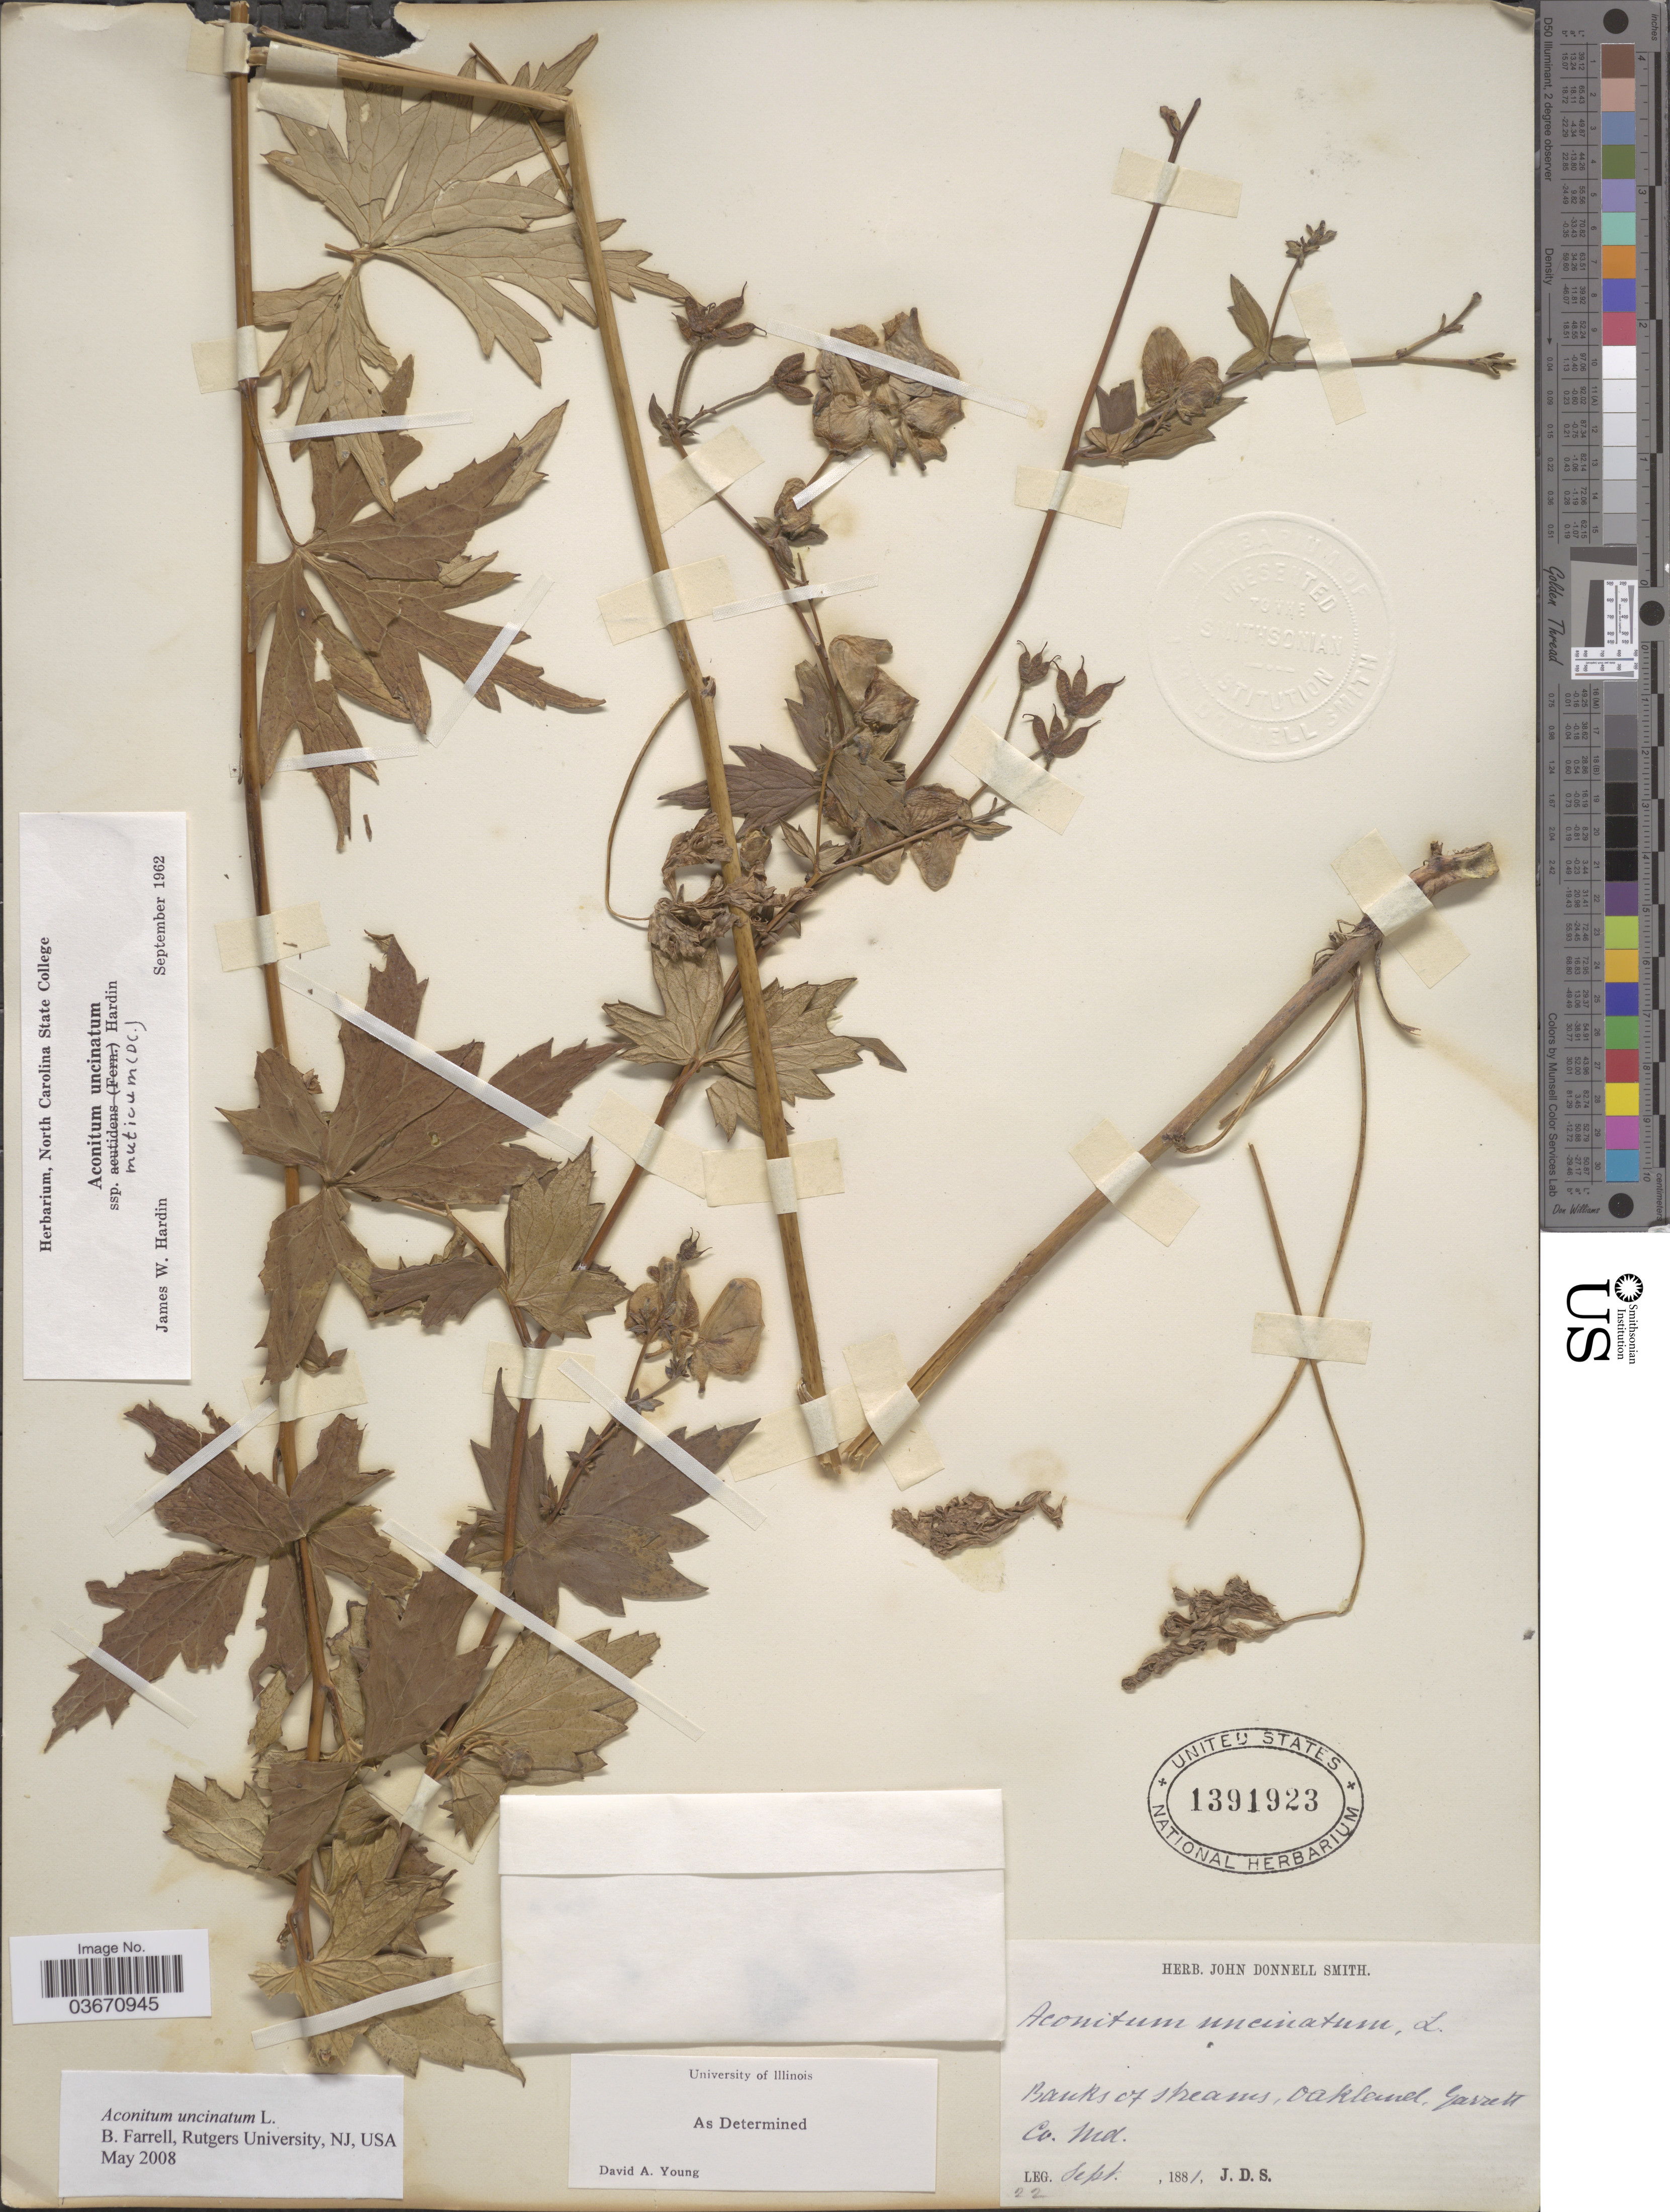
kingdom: Plantae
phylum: Tracheophyta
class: Magnoliopsida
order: Ranunculales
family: Ranunculaceae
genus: Aconitum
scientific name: Aconitum uncinatum subsp. muticum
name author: (DC.) Hardin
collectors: J. Donnell Smith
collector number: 22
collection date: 1881-09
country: United States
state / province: Maryland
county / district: Garrett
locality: Banks of streams, Oakland, Garrett Co.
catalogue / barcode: US 1391923